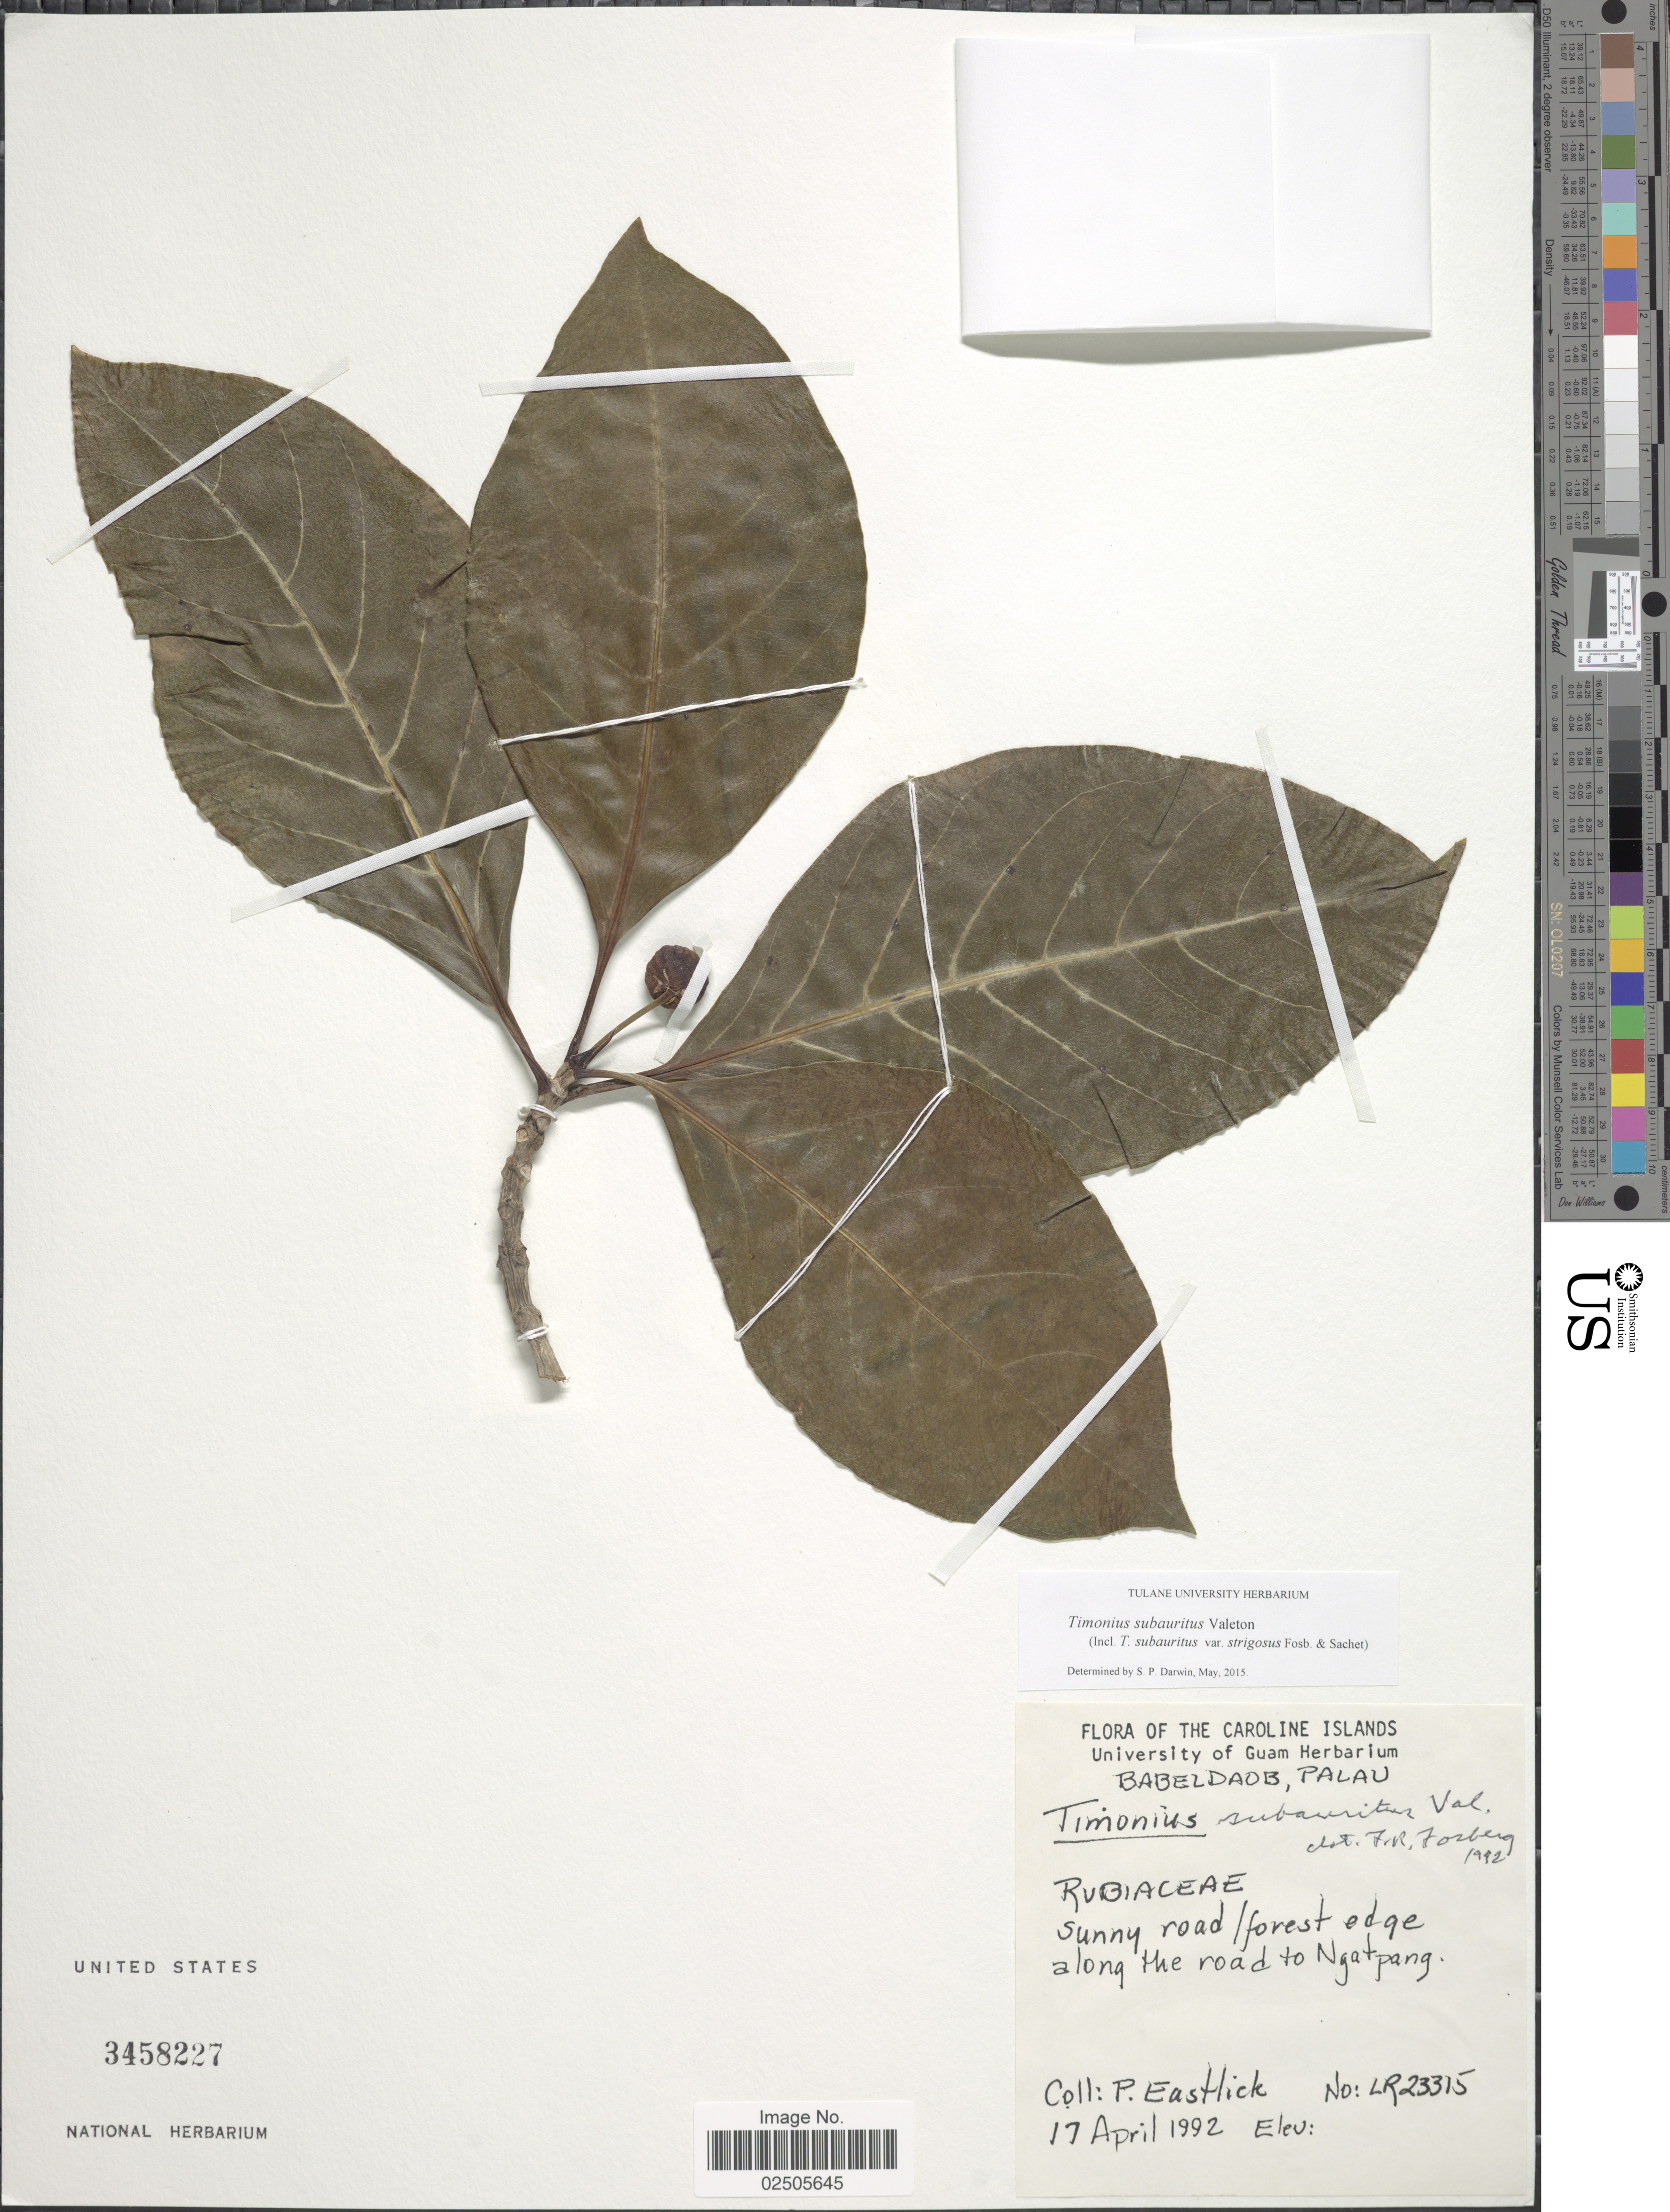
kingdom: Plantae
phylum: Tracheophyta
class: Magnoliopsida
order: Gentianales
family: Rubiaceae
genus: Timonius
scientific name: Timonius subauritus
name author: Valeton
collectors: P. Eastlick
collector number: LR23315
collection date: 1992-04-17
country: Palau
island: Babeldaob [Babelthuap]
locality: The Caroline Islands, Babeldaob, Palau, Sunny road forest edge along the road to Ngatpang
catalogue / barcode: US 3458227